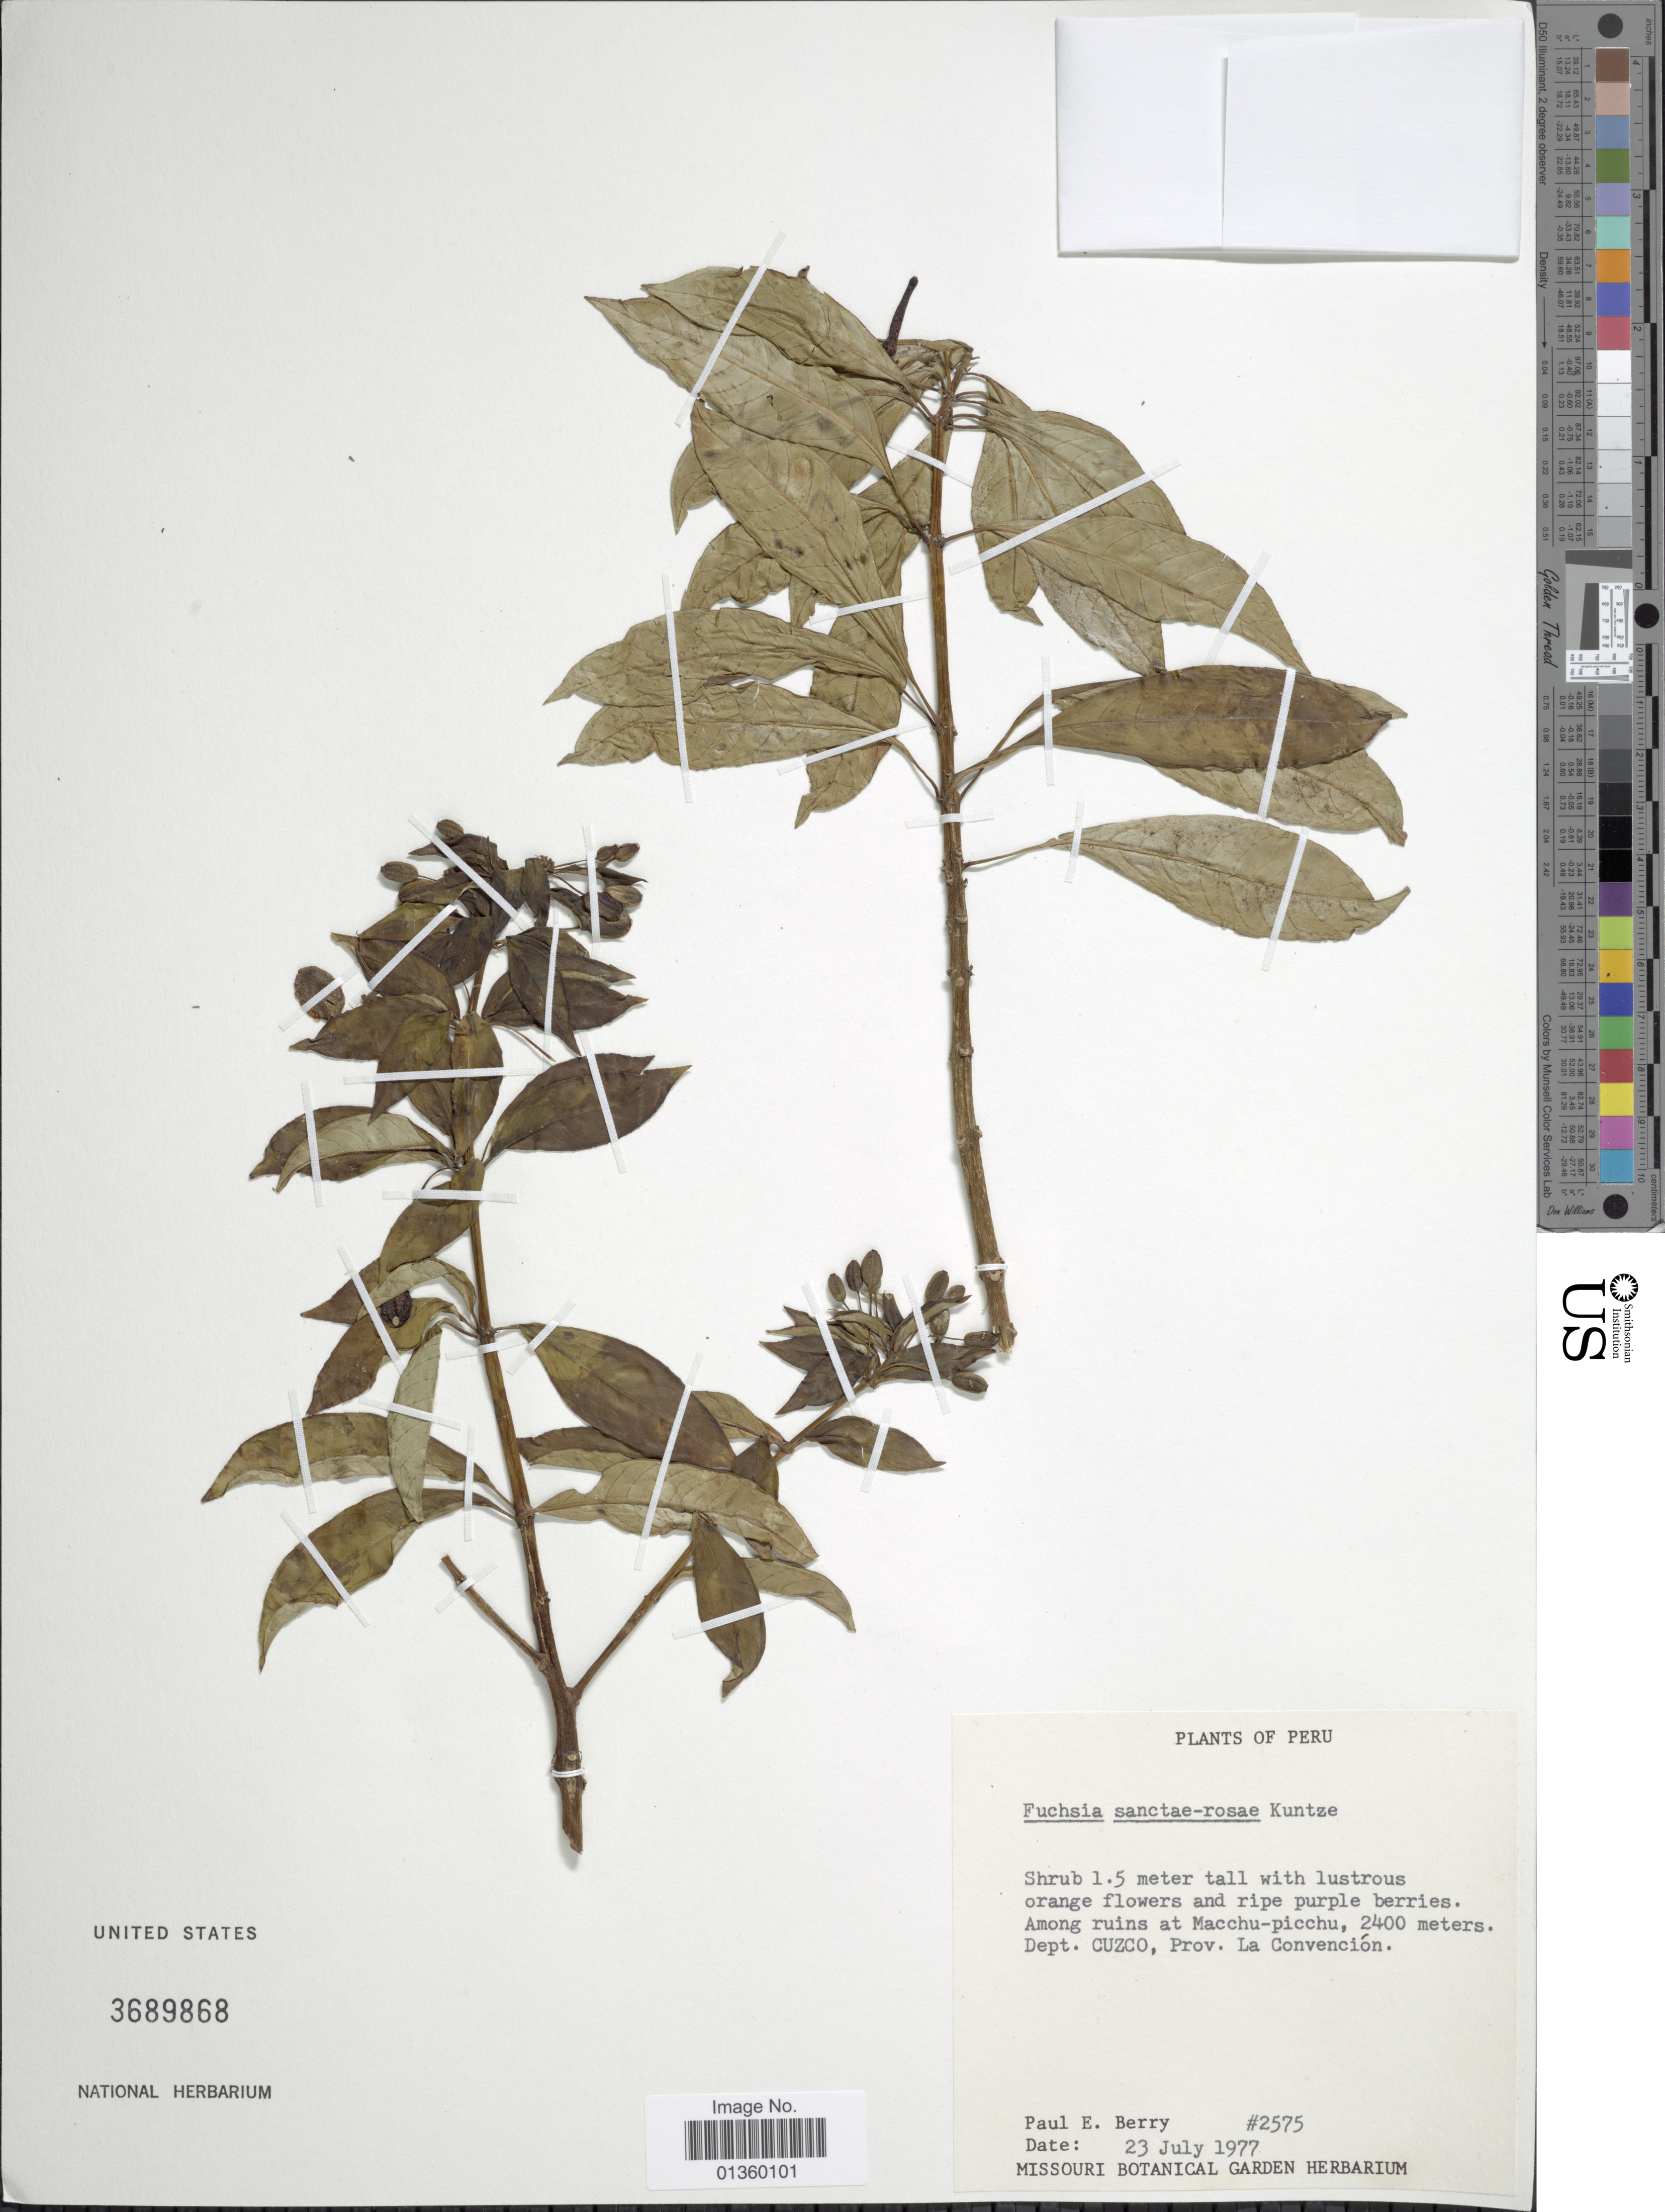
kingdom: Plantae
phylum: Tracheophyta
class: Magnoliopsida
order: Myrtales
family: Onagraceae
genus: Fuchsia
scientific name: Fuchsia sanctae-rosae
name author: Kuntze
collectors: P. E. Berry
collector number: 2575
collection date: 1977-07-23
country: Peru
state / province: Cusco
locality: Among ruins at Machu-picchu, Prov. La Convención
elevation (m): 2400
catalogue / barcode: US 3689868